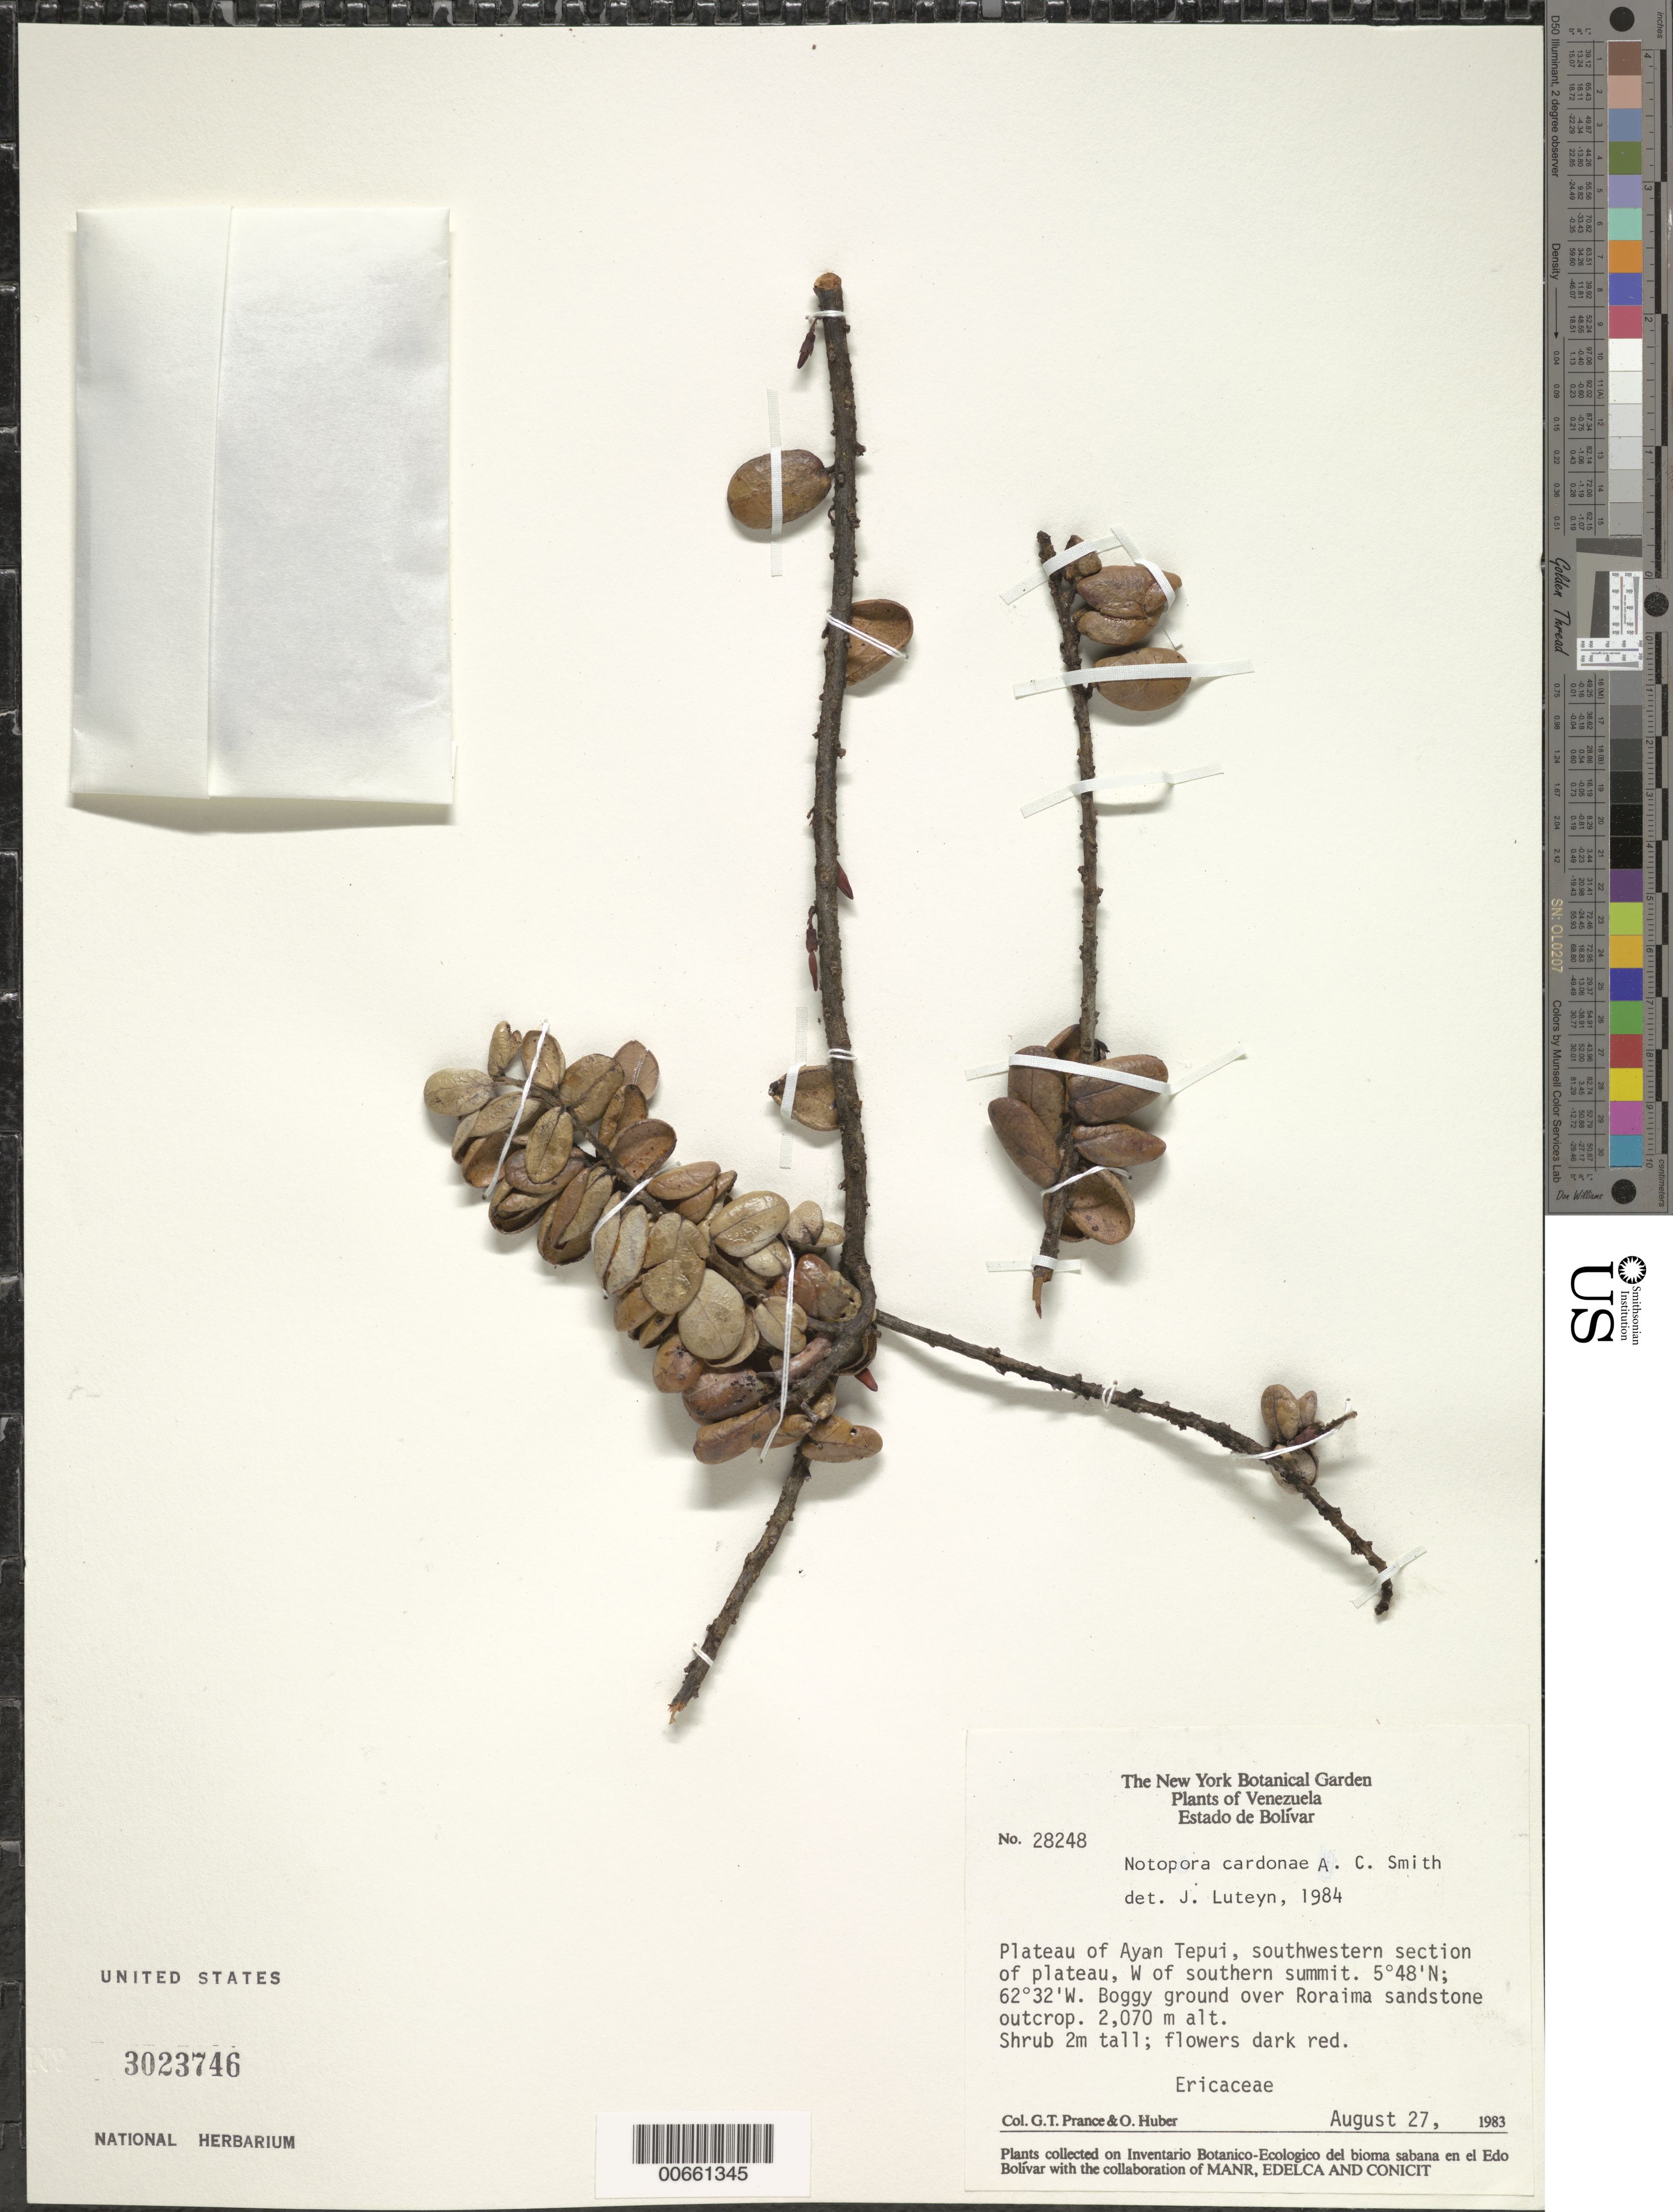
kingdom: Plantae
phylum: Tracheophyta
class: Magnoliopsida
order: Ericales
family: Ericaceae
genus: Notopora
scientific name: Notopora cardonae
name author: A.C. Sm.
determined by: Luteyn, J. L.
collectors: G. T. Prance & O. Huber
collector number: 28248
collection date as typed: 27-Aug-83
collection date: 1983-08-27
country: Venezuela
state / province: Bolívar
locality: Auyan tepuí plateau, SW section of plateau, W of southern summit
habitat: Boggy ground on Roraima sandstone outcrop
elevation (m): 2070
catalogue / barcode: US 3023746